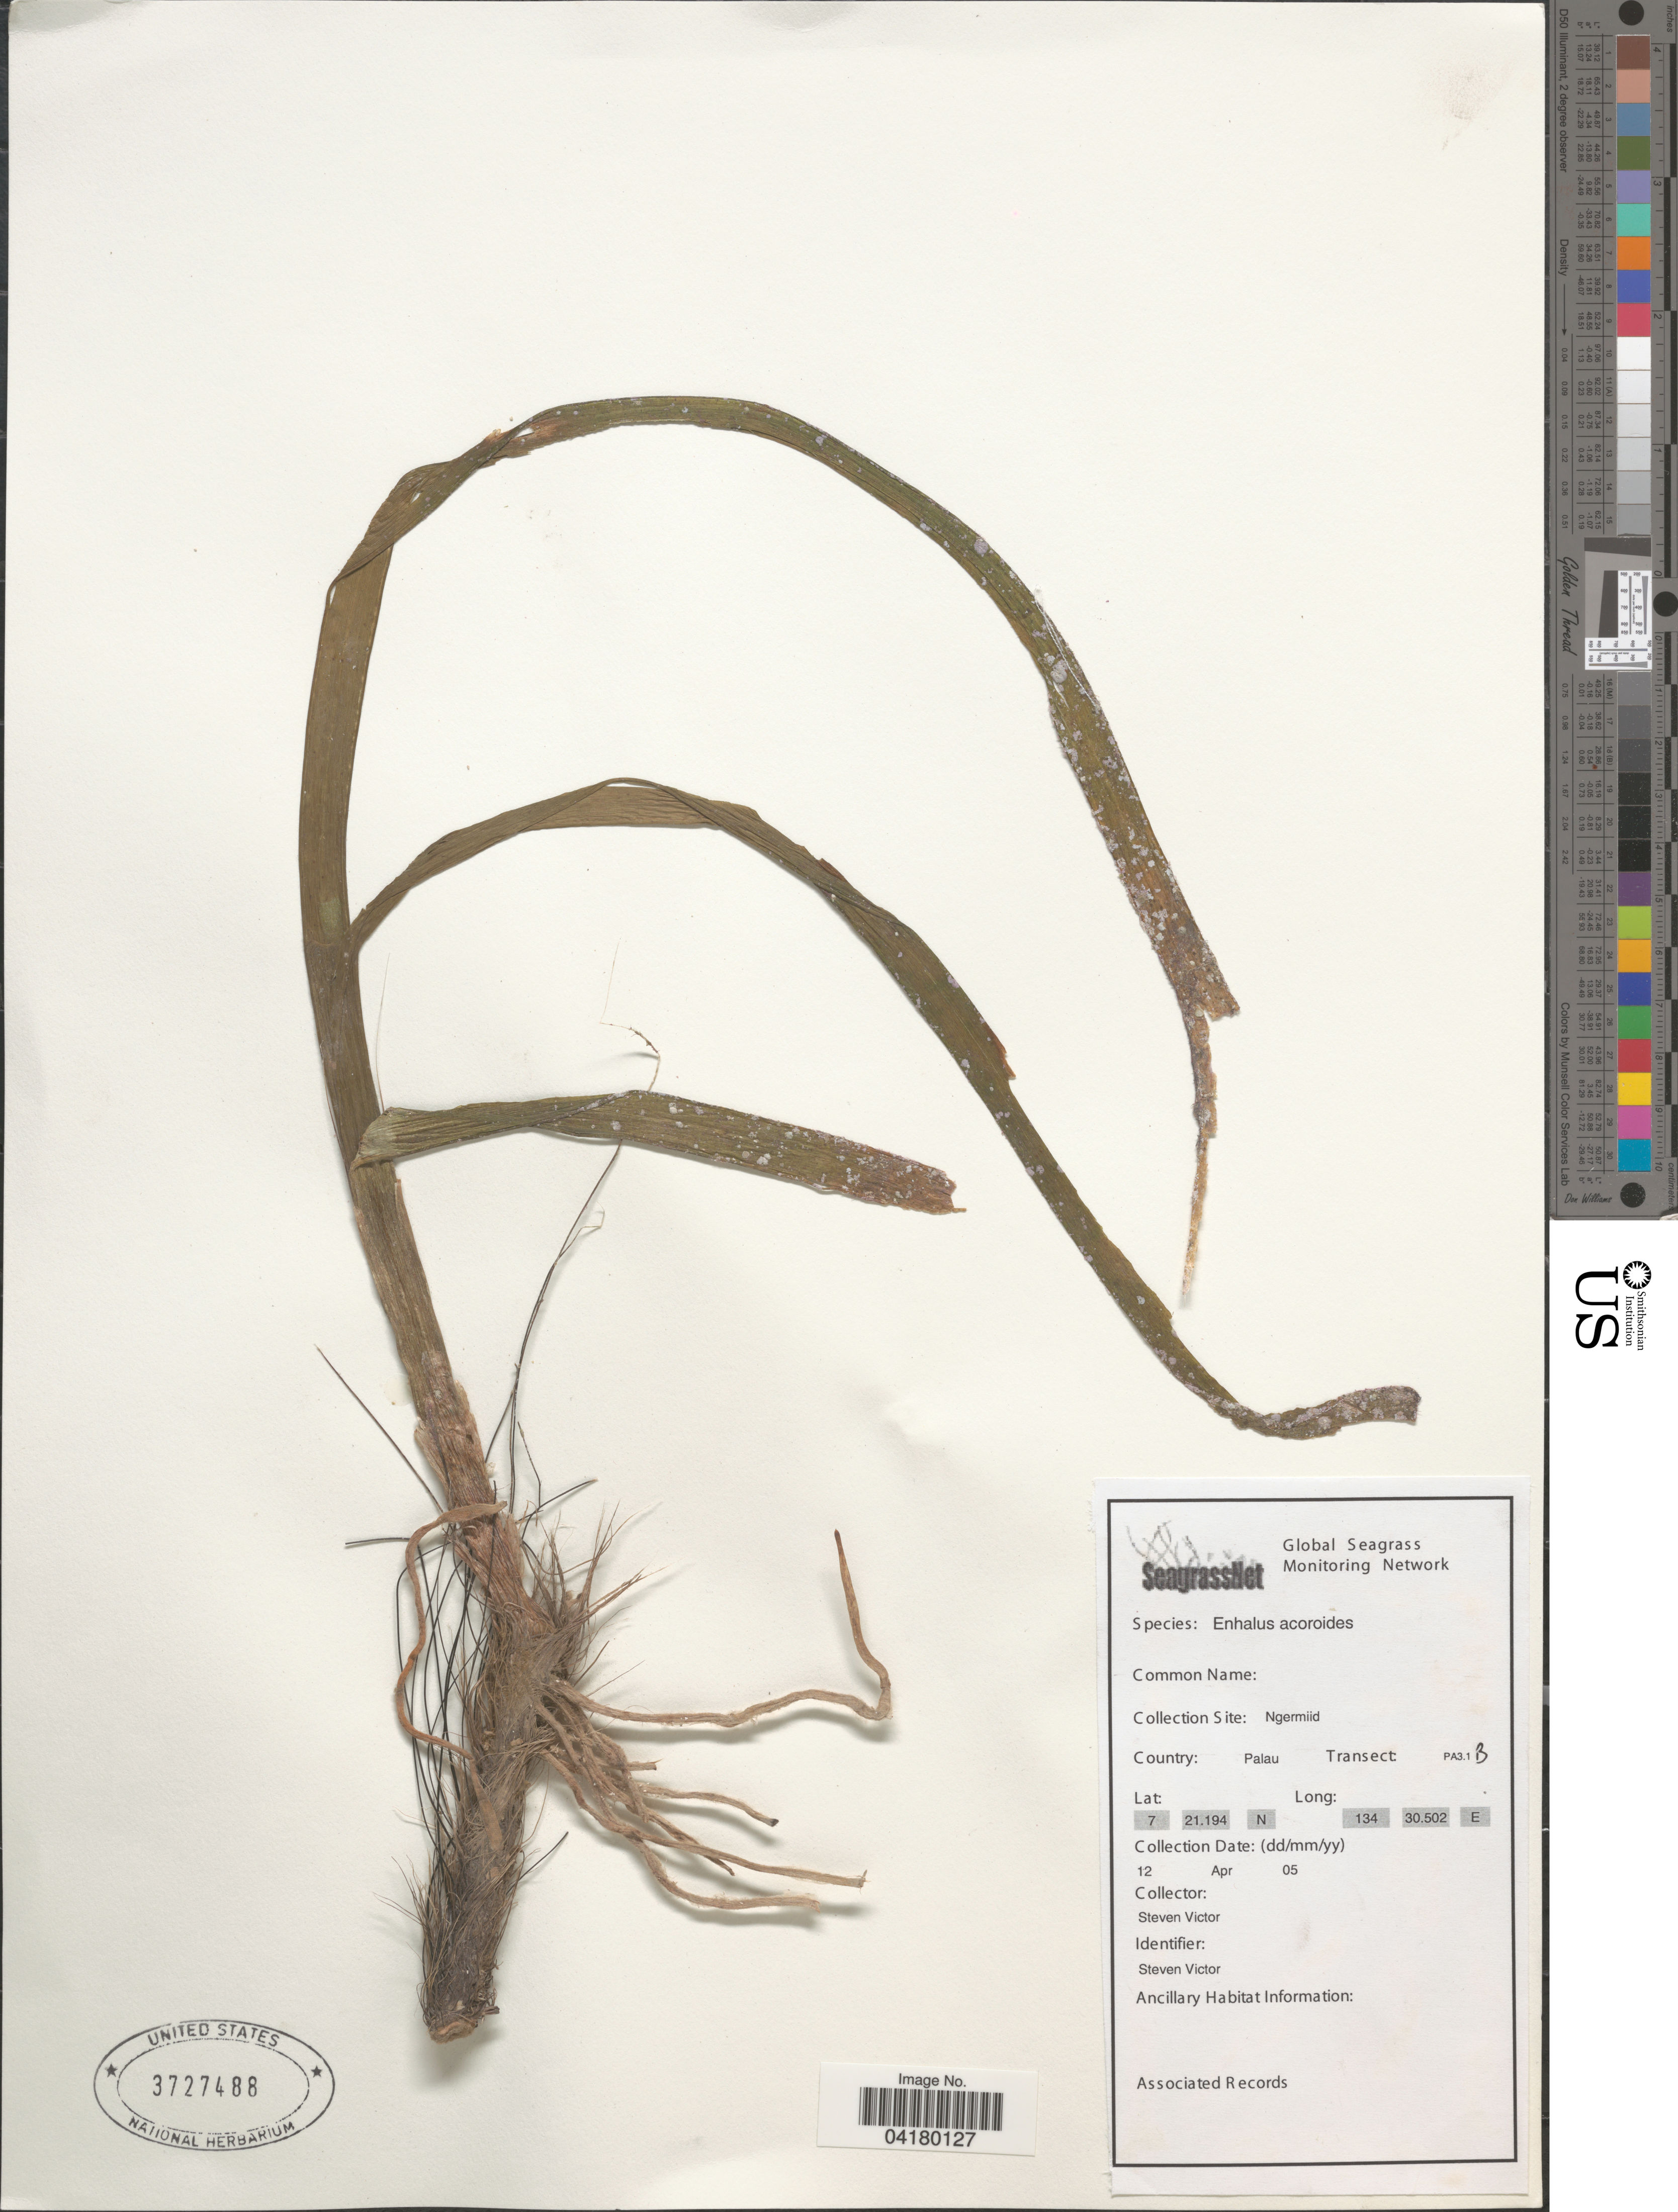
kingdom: Plantae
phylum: Tracheophyta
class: Liliopsida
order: Alismatales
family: Hydrocharitaceae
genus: Enhalus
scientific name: Enhalus acoroides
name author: (L. f.) Royle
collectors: S. Victor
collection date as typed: Transcribed d/m/y: 12/4/5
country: Palau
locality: Collection Site: Ngermiid. Country: Palau. Transect: PA3.1B.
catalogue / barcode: US 3727488